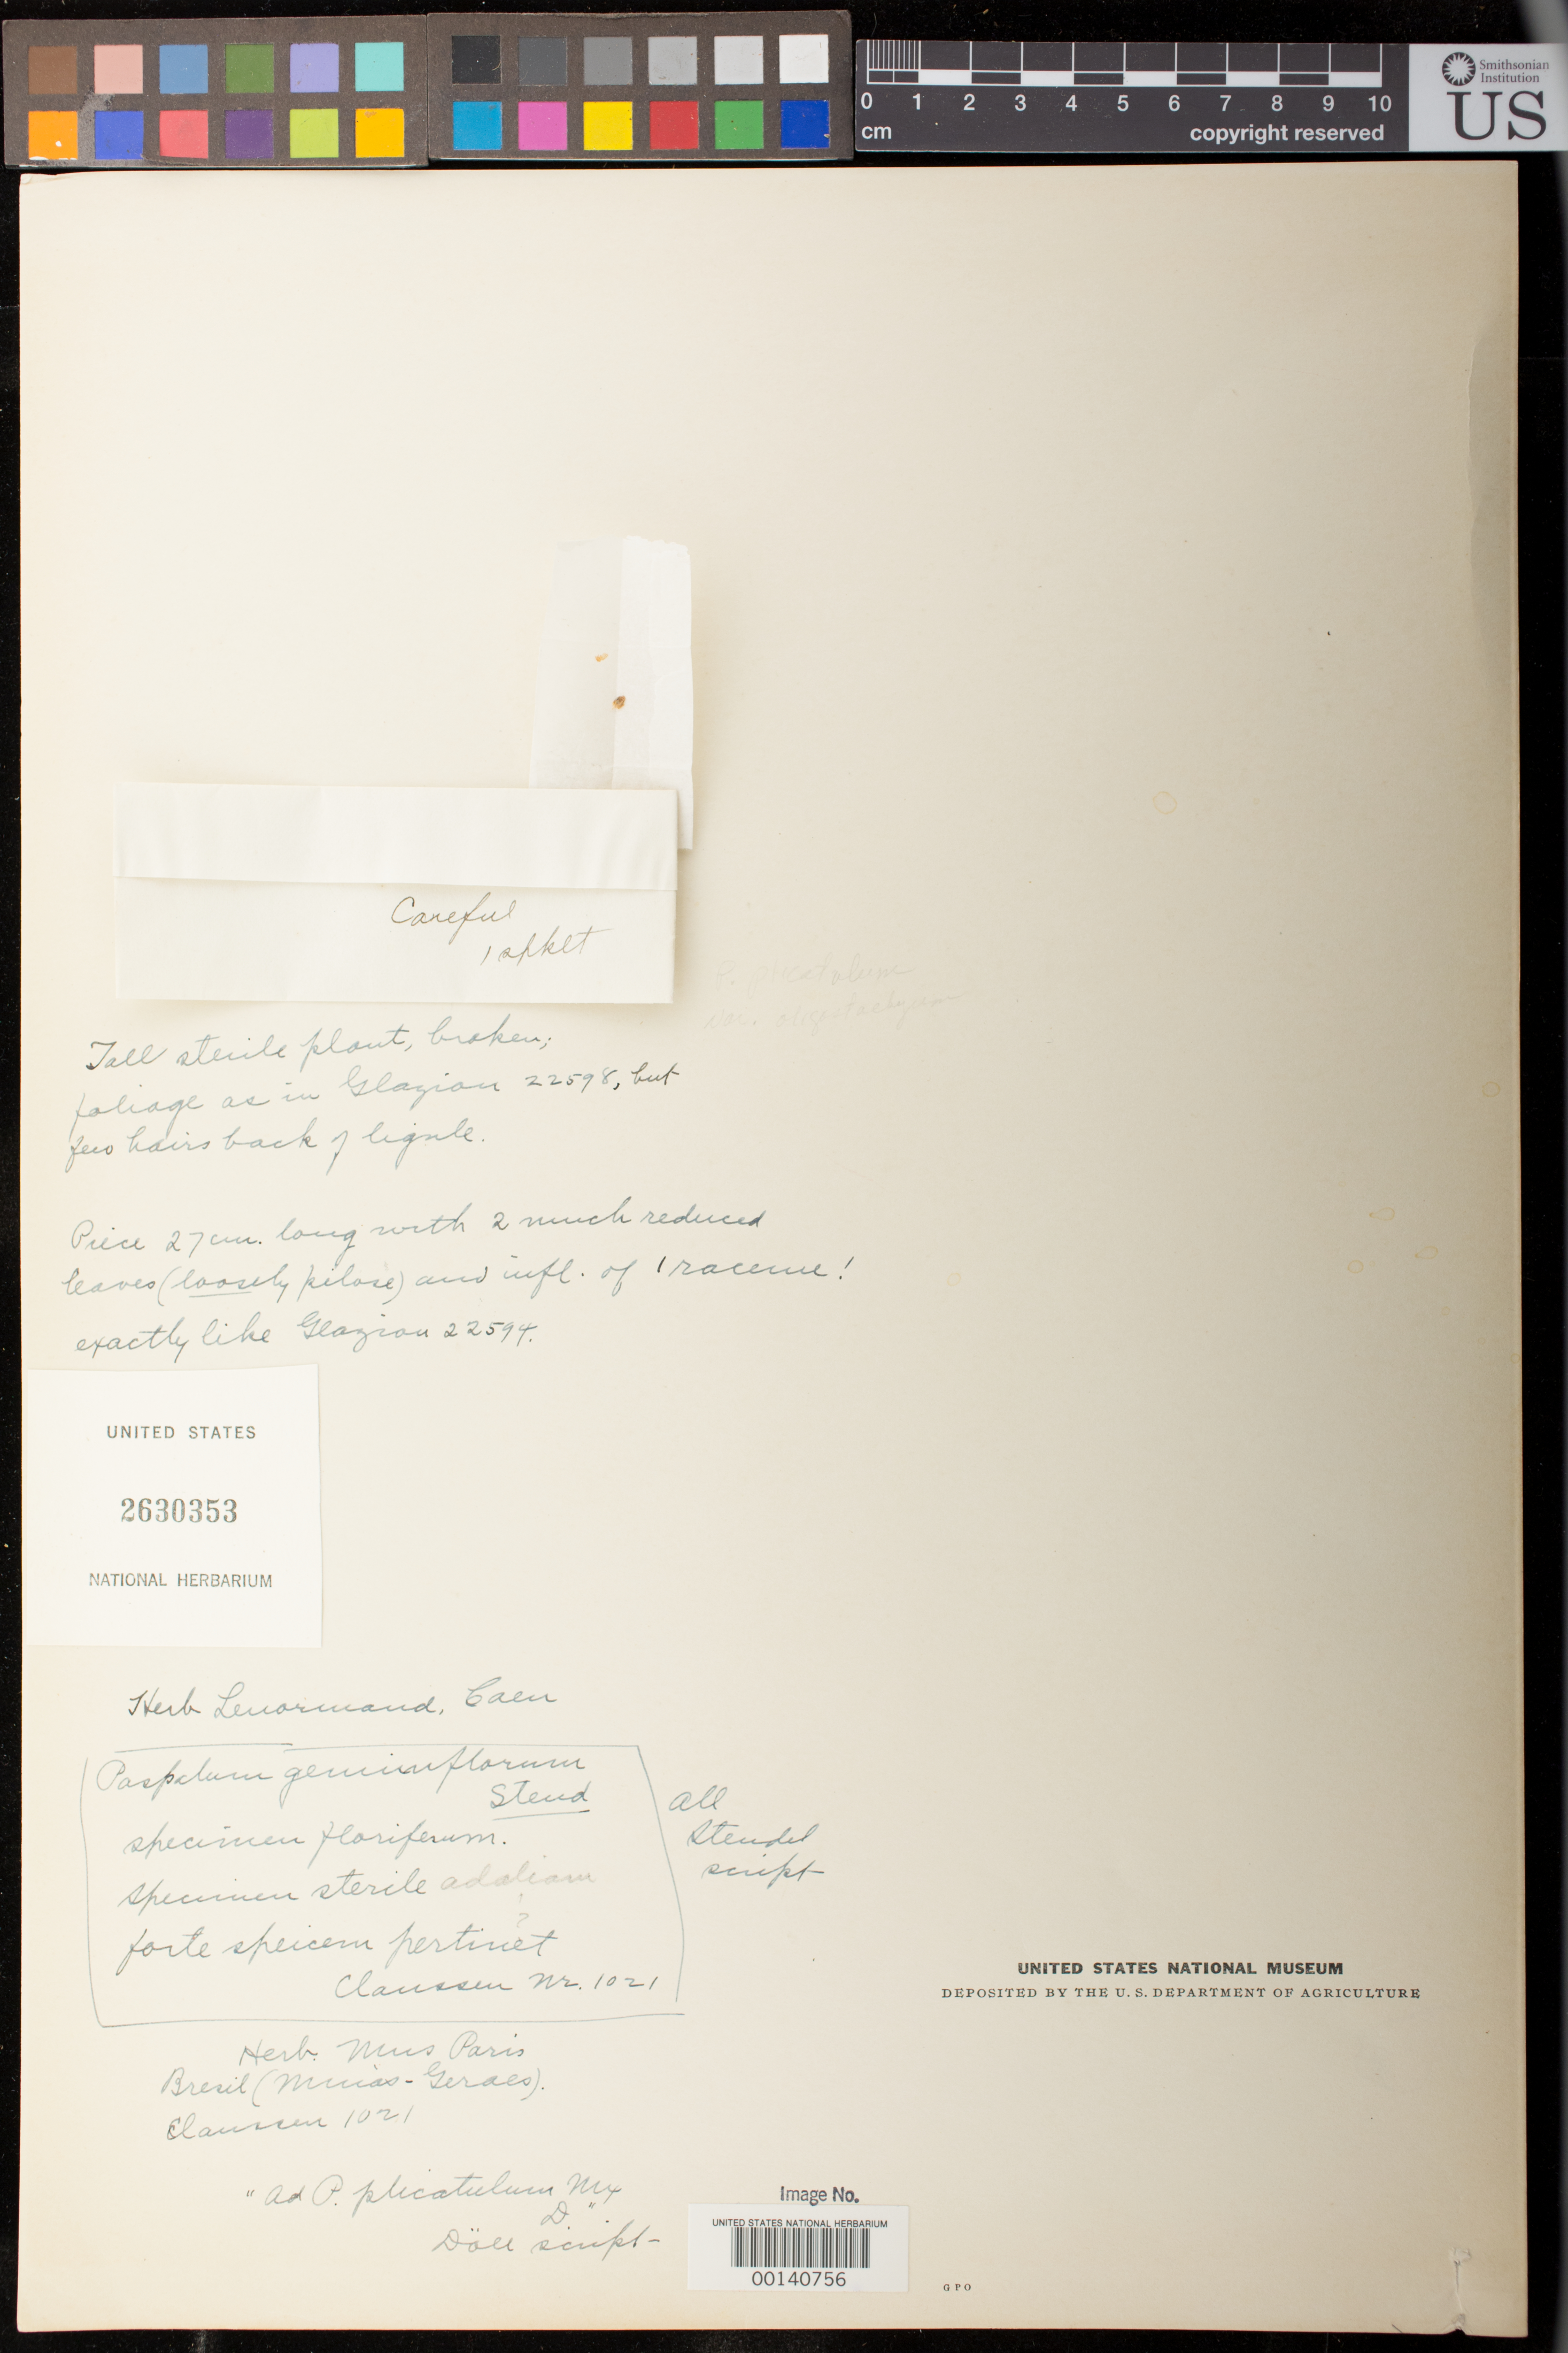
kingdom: Plantae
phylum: Tracheophyta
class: Liliopsida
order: Poales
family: Poaceae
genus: Paspalum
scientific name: Paspalum geminiflorum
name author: Steud.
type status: Type Collection; Isosyntype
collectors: P. Claussen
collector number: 1021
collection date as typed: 1838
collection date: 1838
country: Brazil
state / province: Minas Gerais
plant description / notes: Fragmentary material of type specimen ex herb. CAEN (?); original annotations on sheet unclear and confusing.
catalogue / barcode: US 2630353